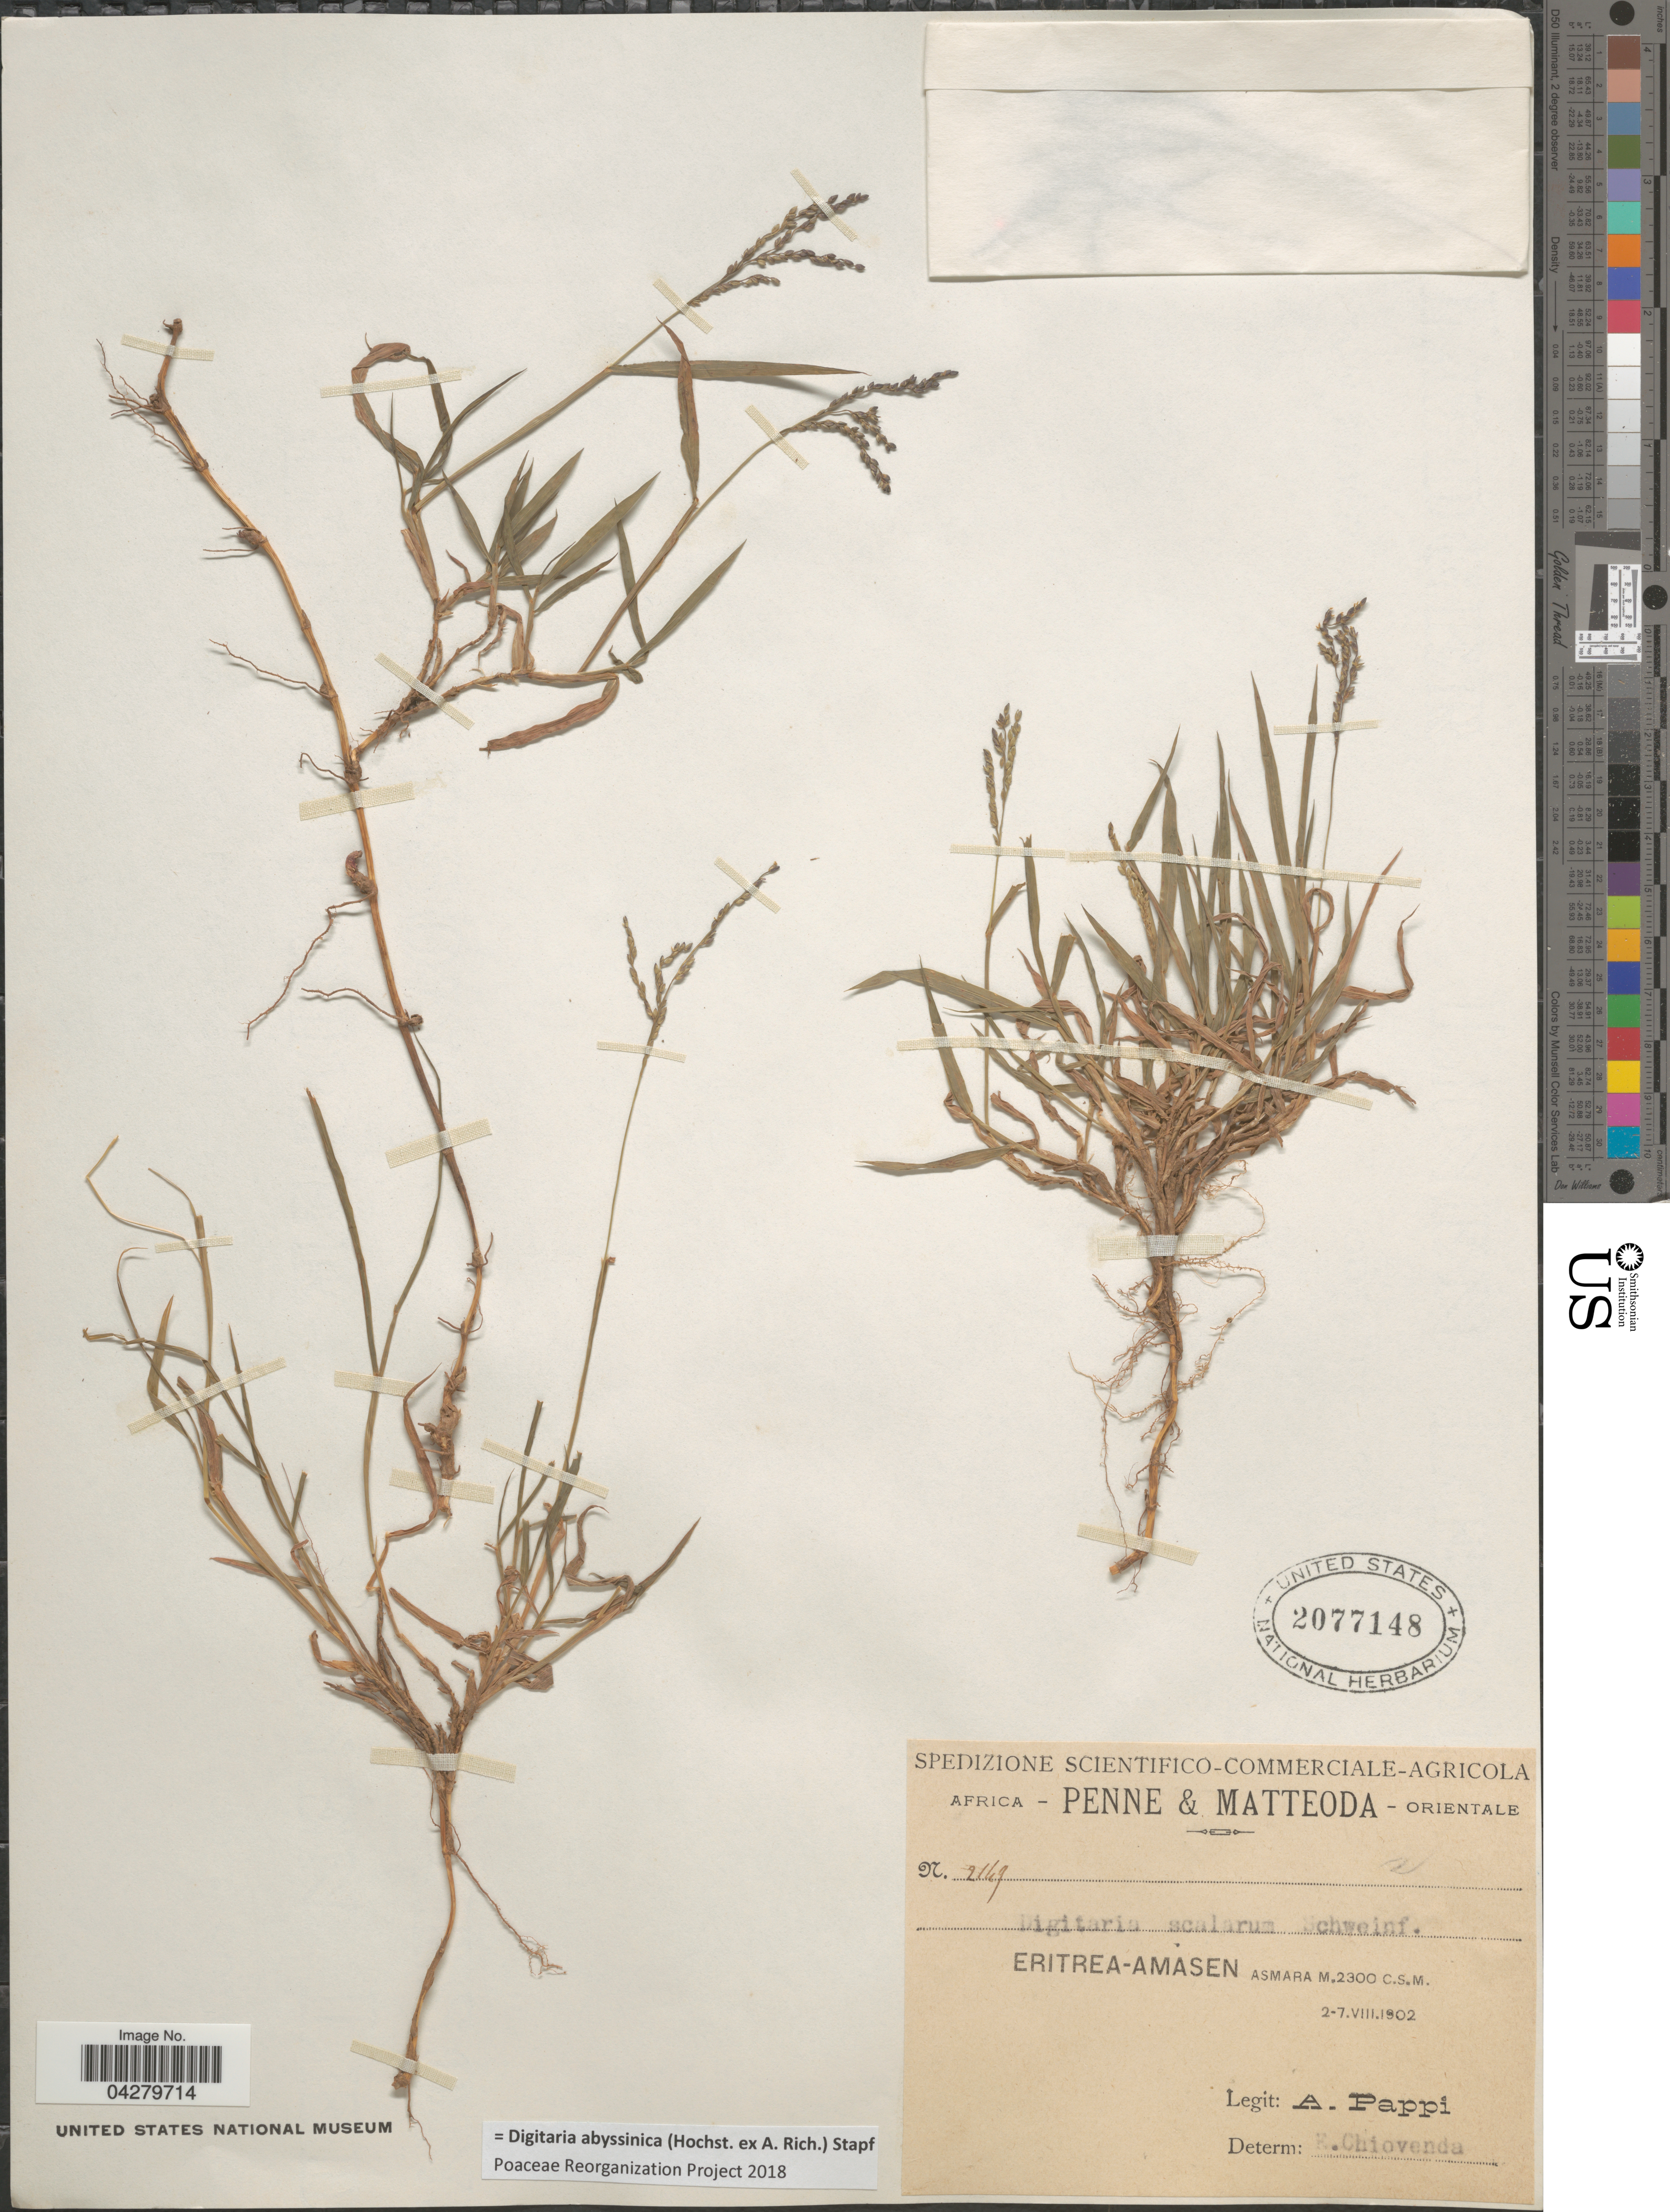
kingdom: Plantae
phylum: Tracheophyta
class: Liliopsida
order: Poales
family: Poaceae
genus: Digitaria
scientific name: Digitaria abyssinica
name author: (Hochst. ex Rich.) Stapf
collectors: A. Pappi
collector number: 2149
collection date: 1902-08-02/1902-08-07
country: Eritrea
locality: Eritrea-Amasen Asmara.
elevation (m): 2300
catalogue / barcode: US 2077148